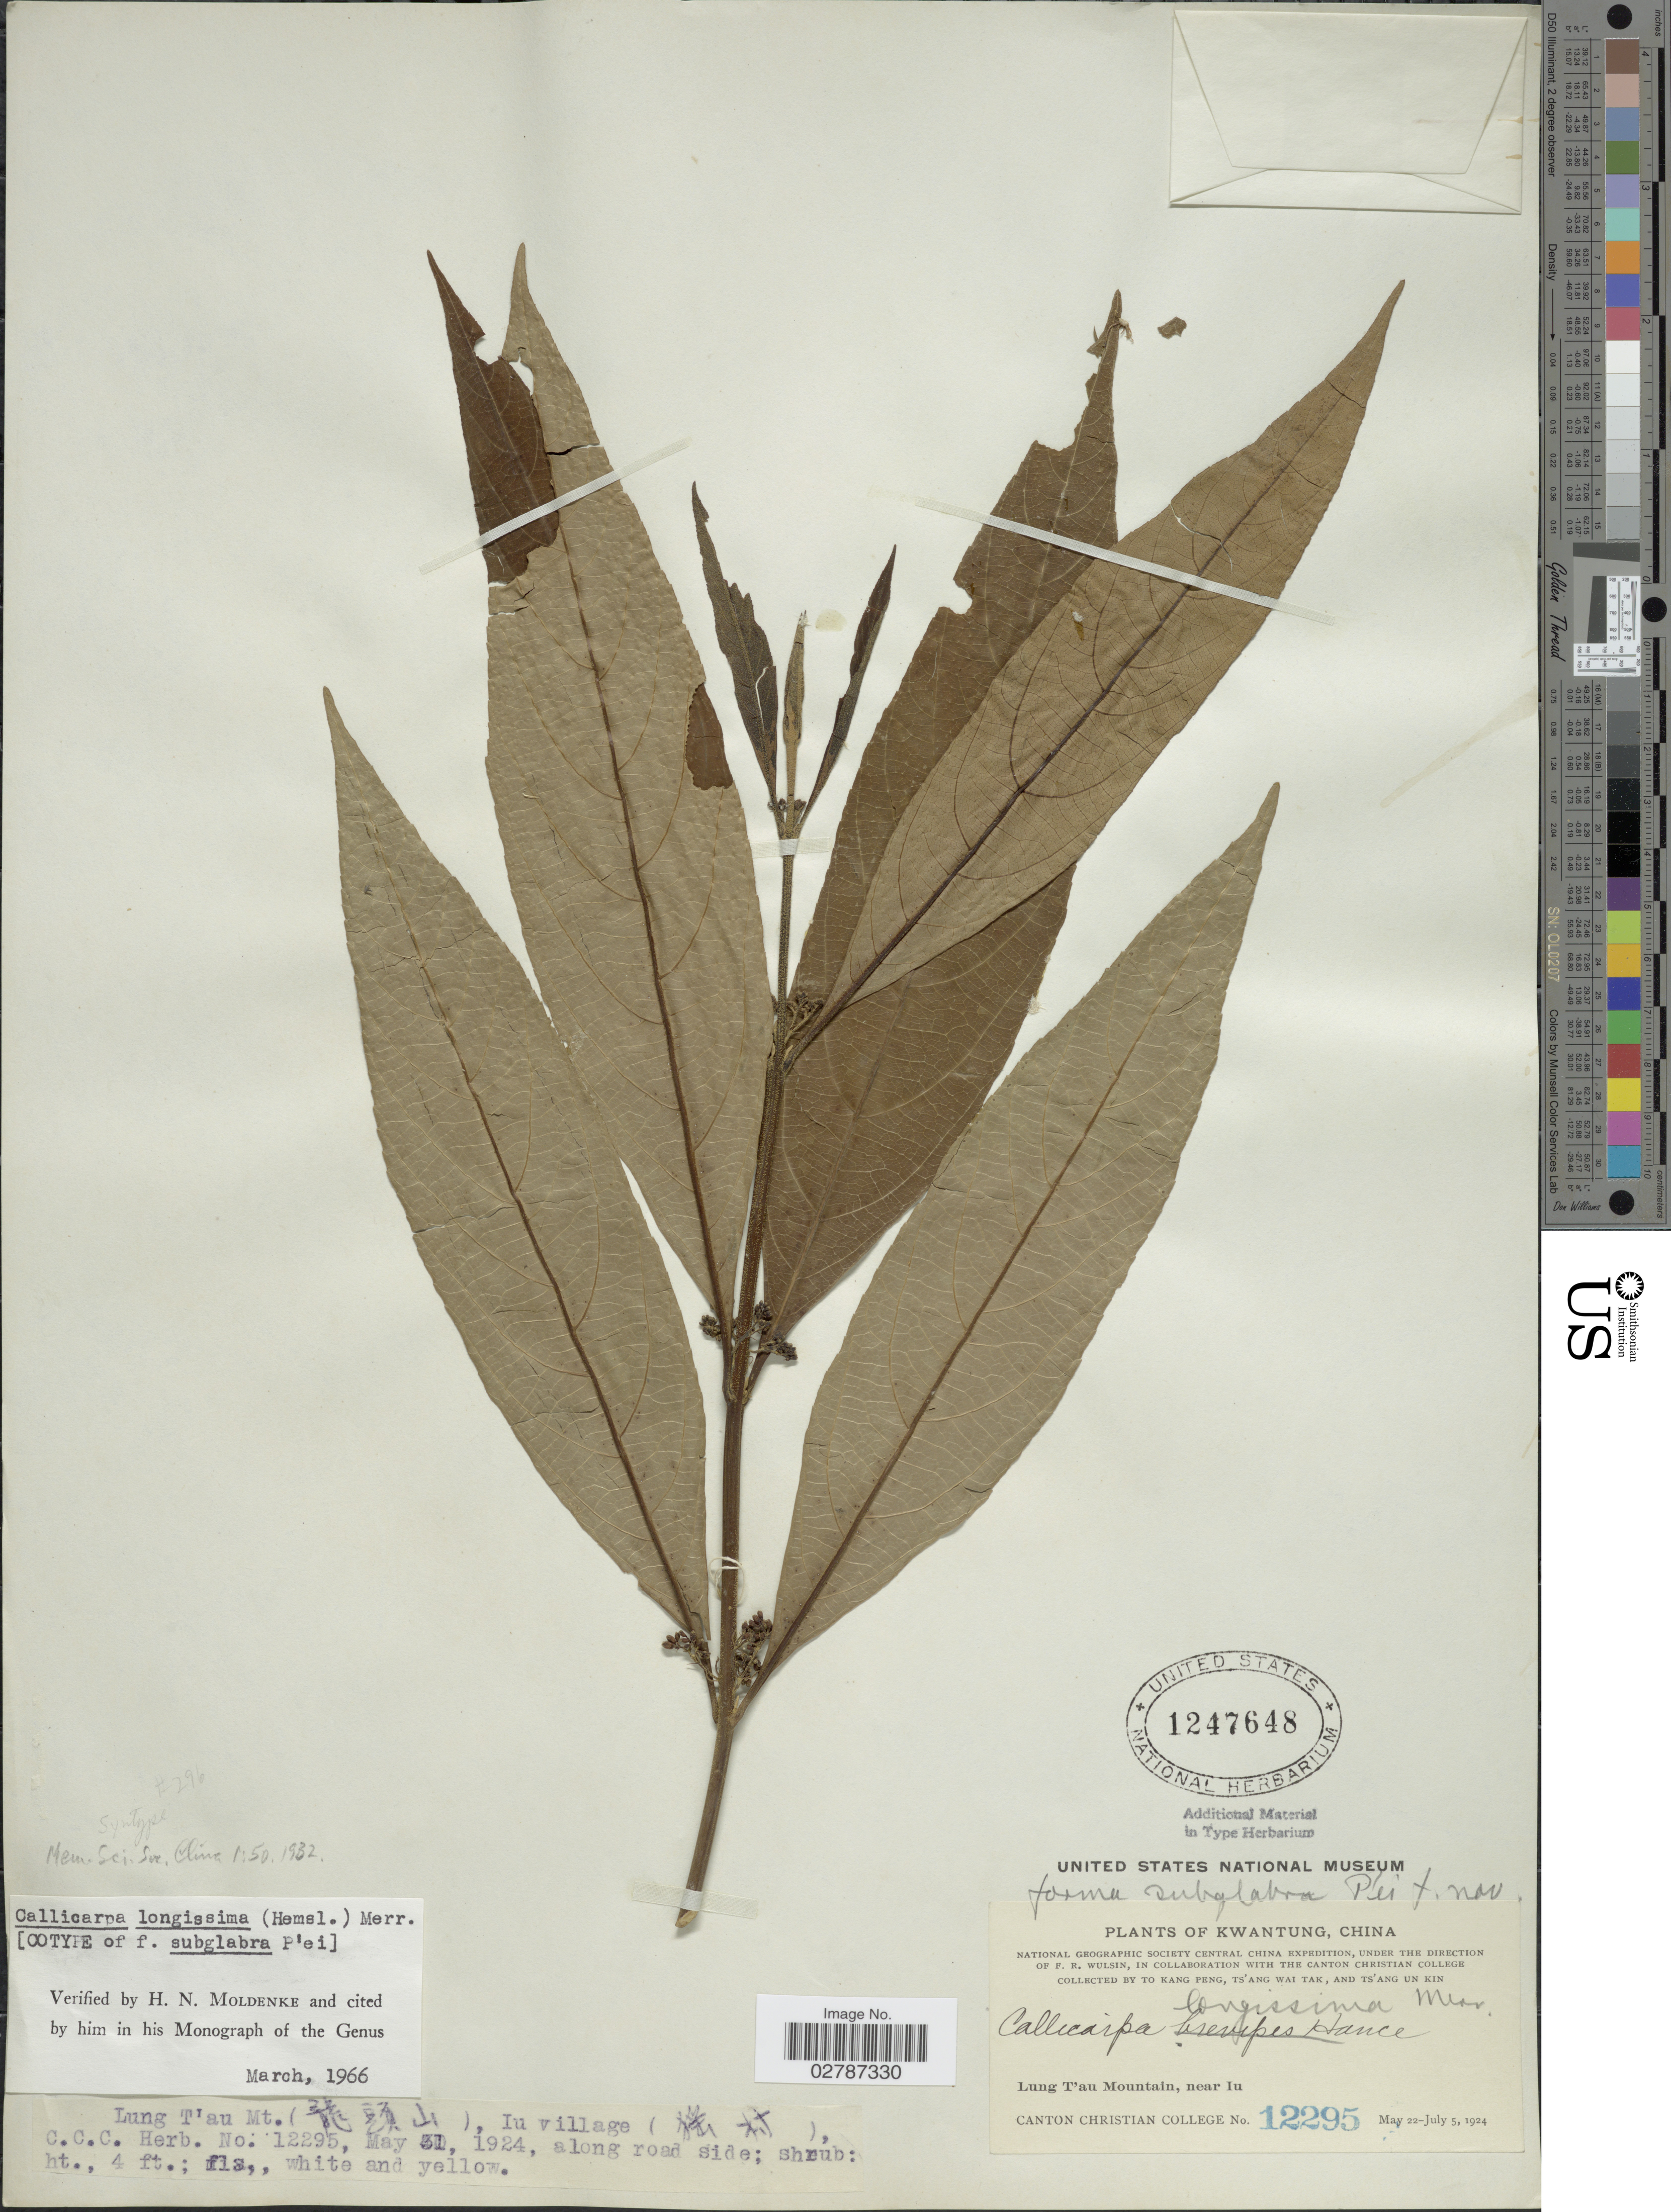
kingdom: Plantae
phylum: Tracheophyta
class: Magnoliopsida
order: Lamiales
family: Lamiaceae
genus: Callicarpa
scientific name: Callicarpa longissima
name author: (Hemsl.) Merr.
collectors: Canton Christian College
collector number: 12295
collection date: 1924-05-31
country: China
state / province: Guangdong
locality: Kwangtung. Lung T'au Mountain, near Iu village.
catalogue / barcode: US 1247648